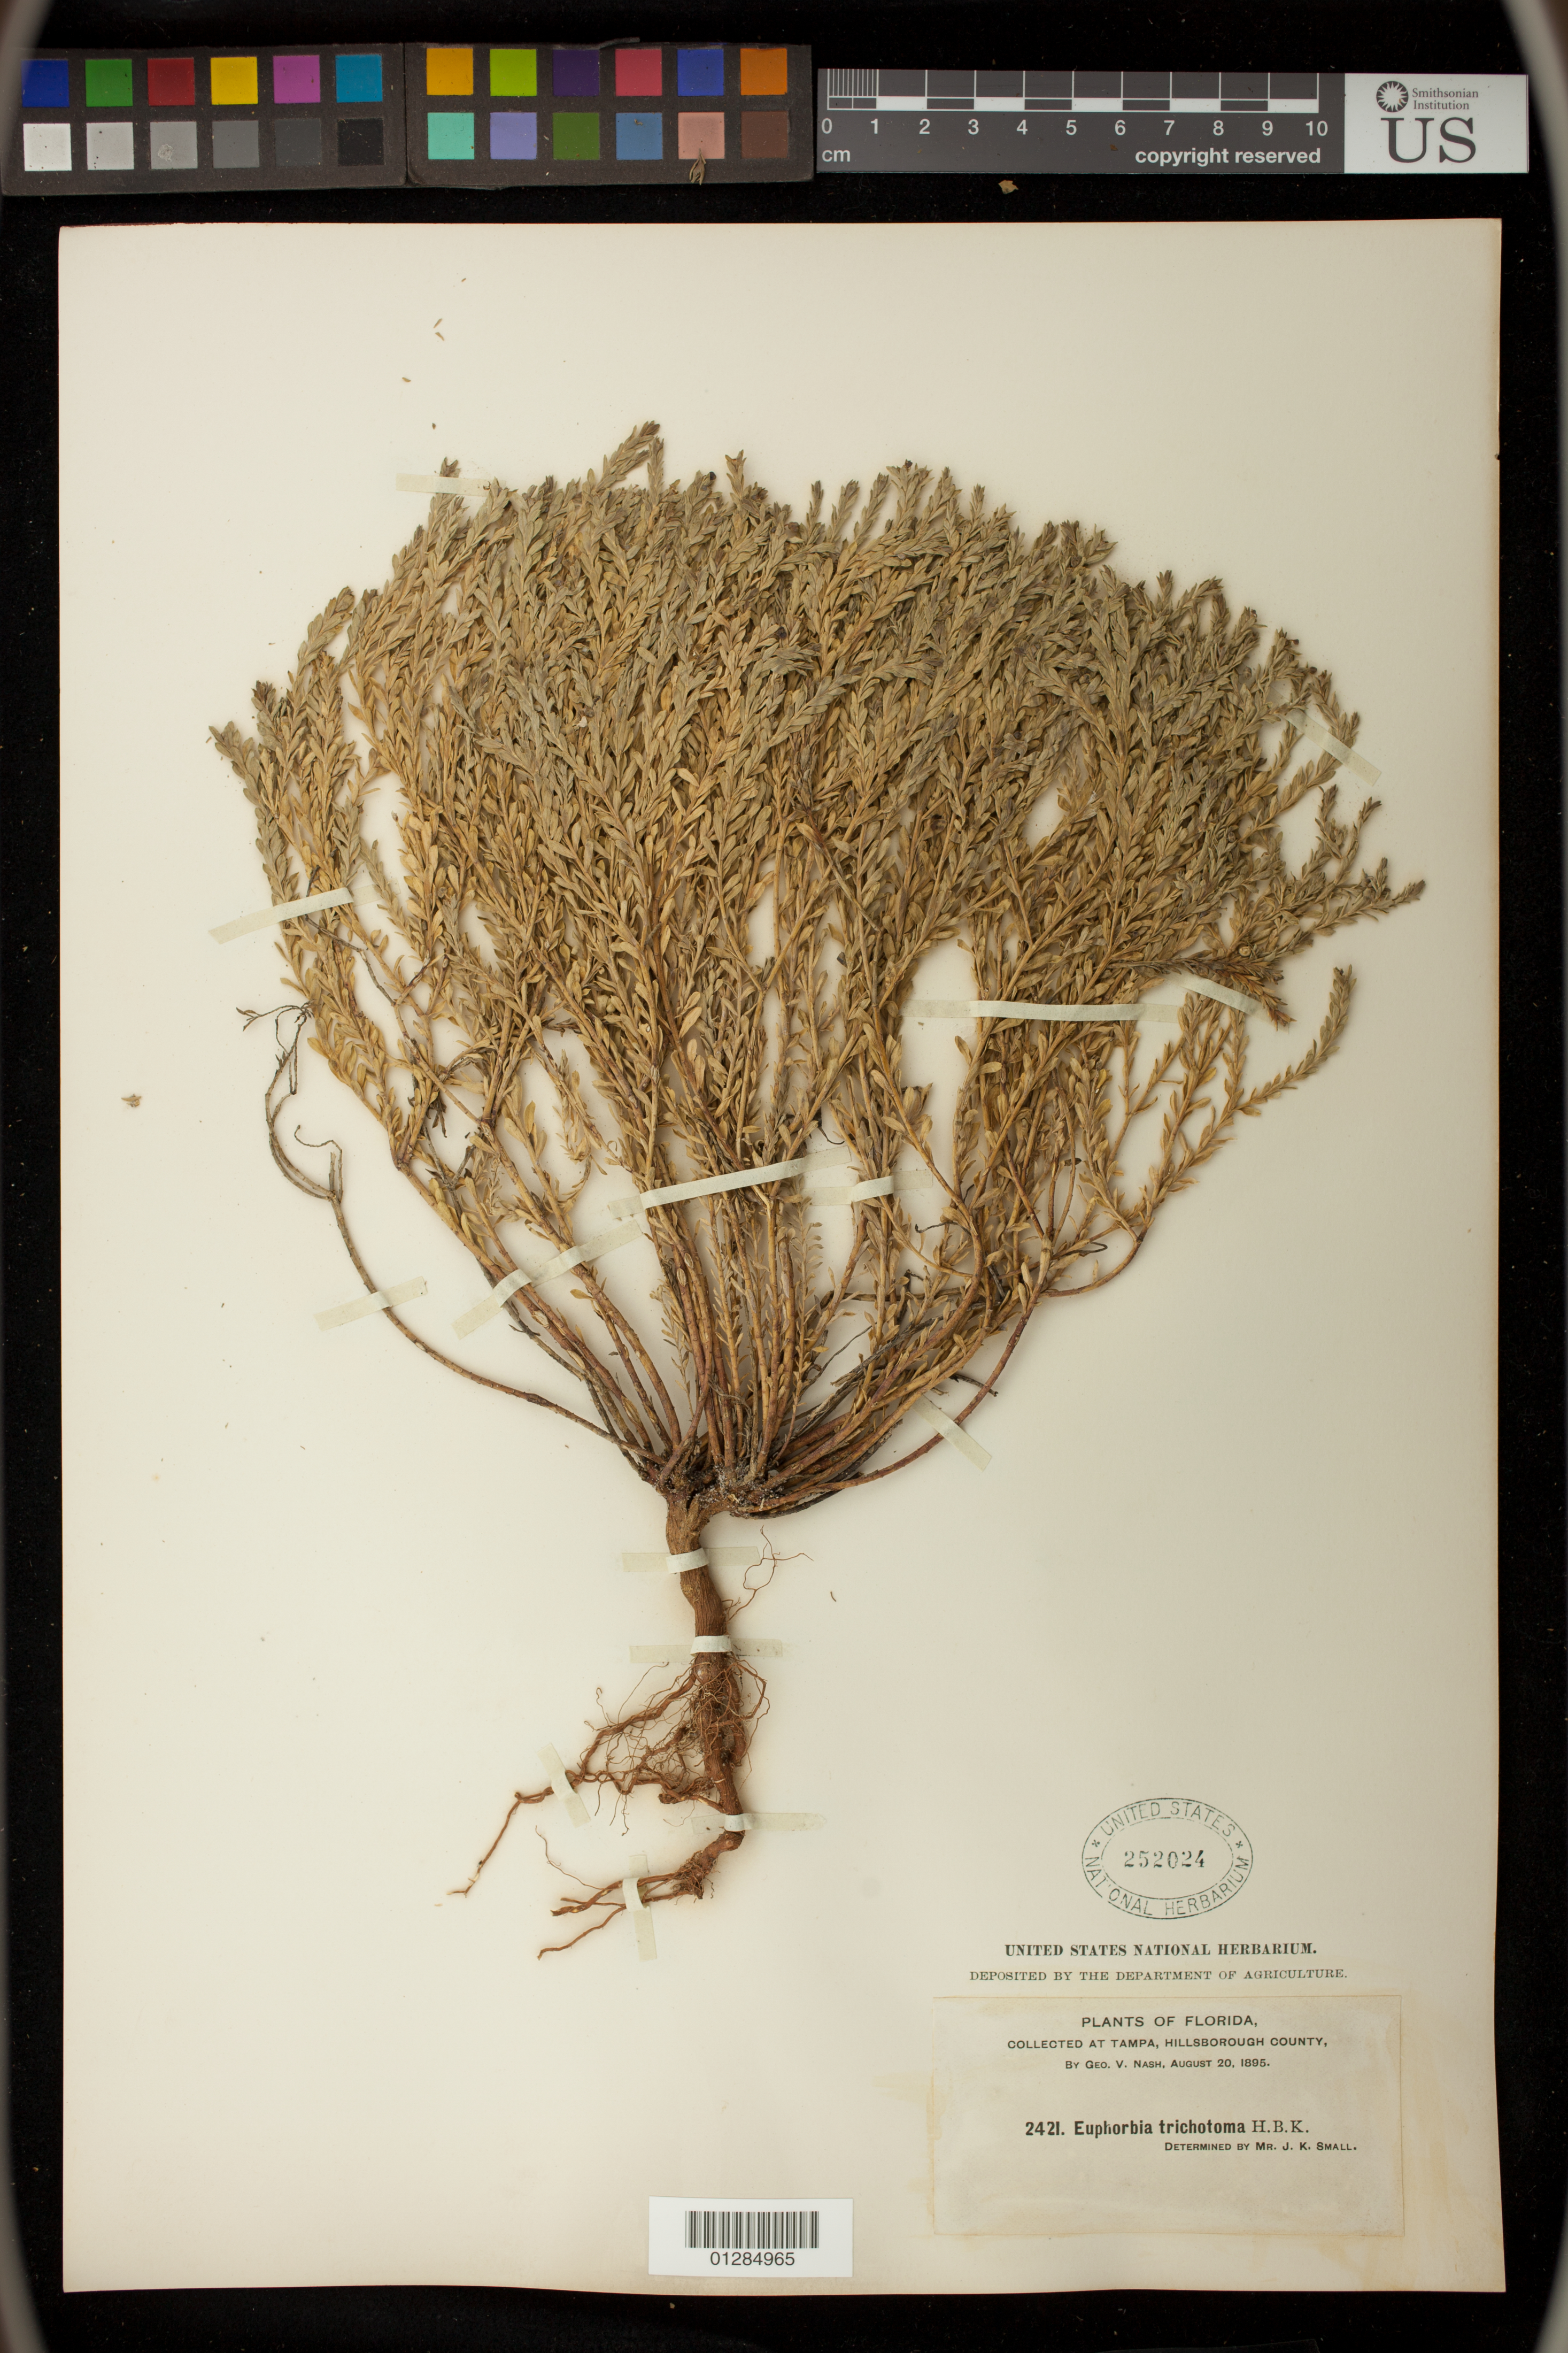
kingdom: Plantae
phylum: Tracheophyta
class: Magnoliopsida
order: Malpighiales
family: Euphorbiaceae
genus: Euphorbia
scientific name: Euphorbia trichotoma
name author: Kunth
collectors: G. V. Nash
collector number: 2421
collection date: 1895-08-20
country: United States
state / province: Florida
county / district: Hillsborough County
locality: Tampa.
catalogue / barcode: US 252024